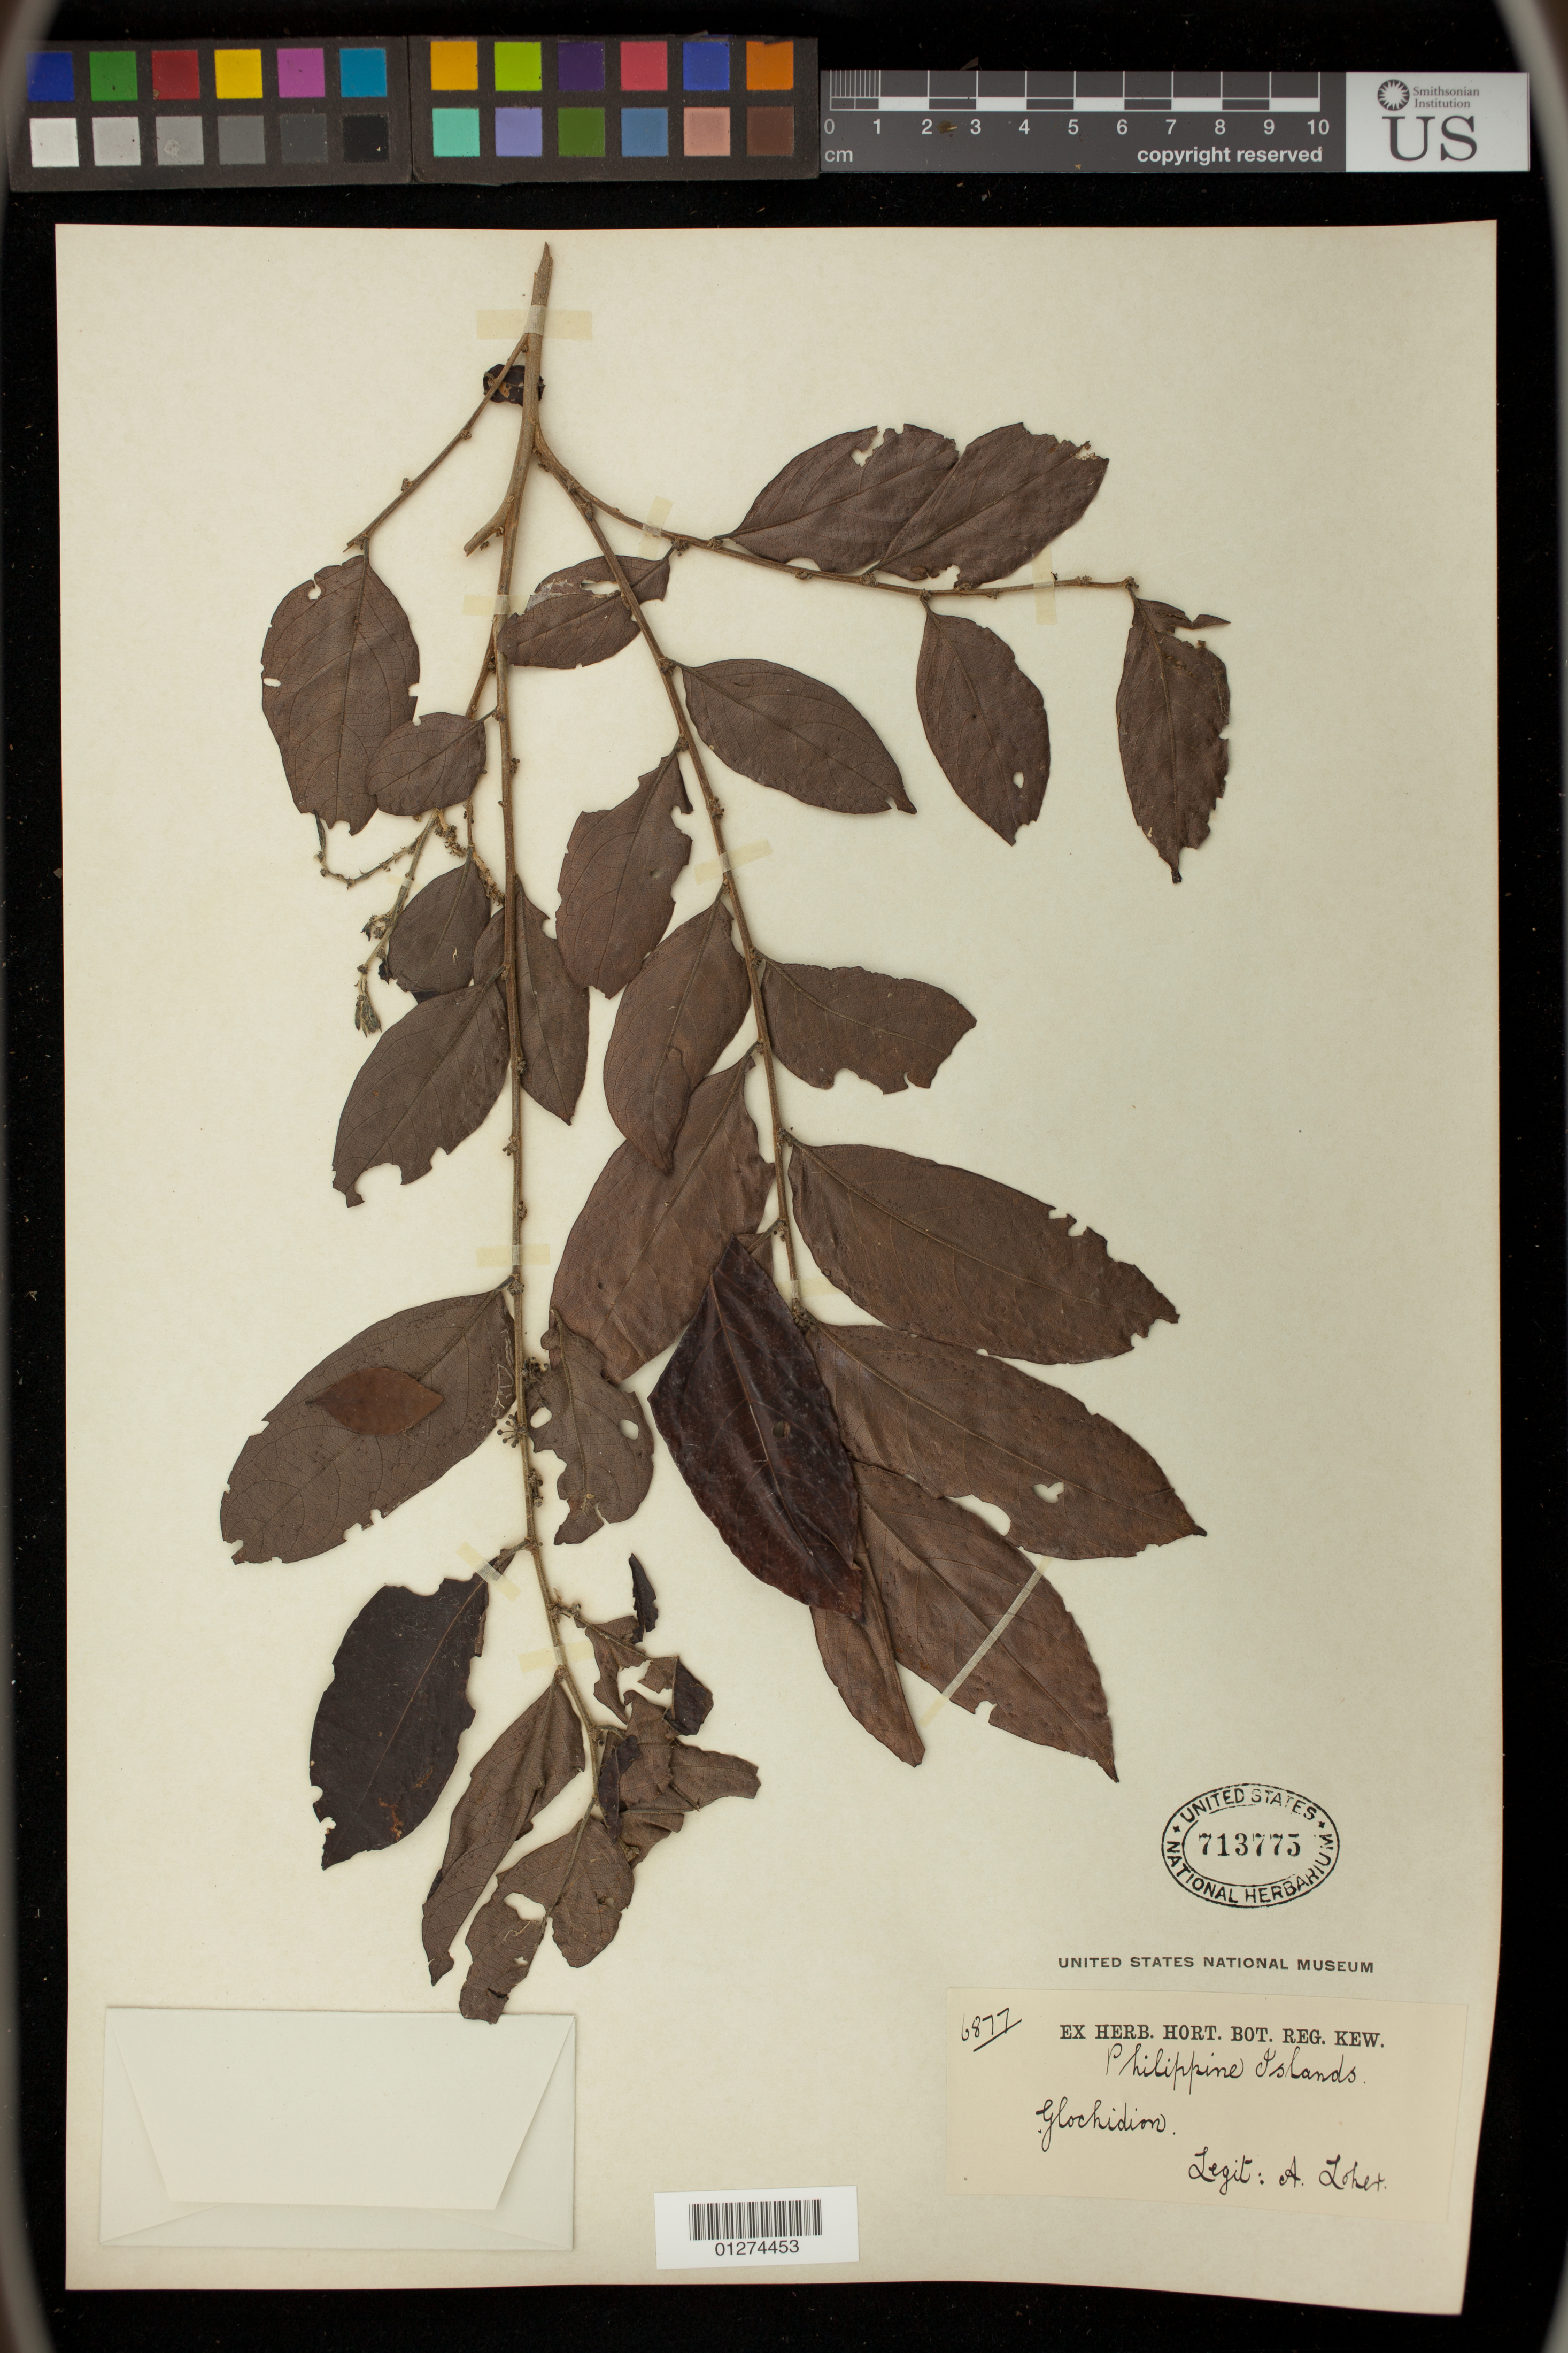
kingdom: Plantae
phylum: Tracheophyta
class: Magnoliopsida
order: Malpighiales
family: Phyllanthaceae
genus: Glochidion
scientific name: Glochidion sp.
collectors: A. Loher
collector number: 6877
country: Philippines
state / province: Cordillera (Administrative Region)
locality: Benguet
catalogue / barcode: US 713775